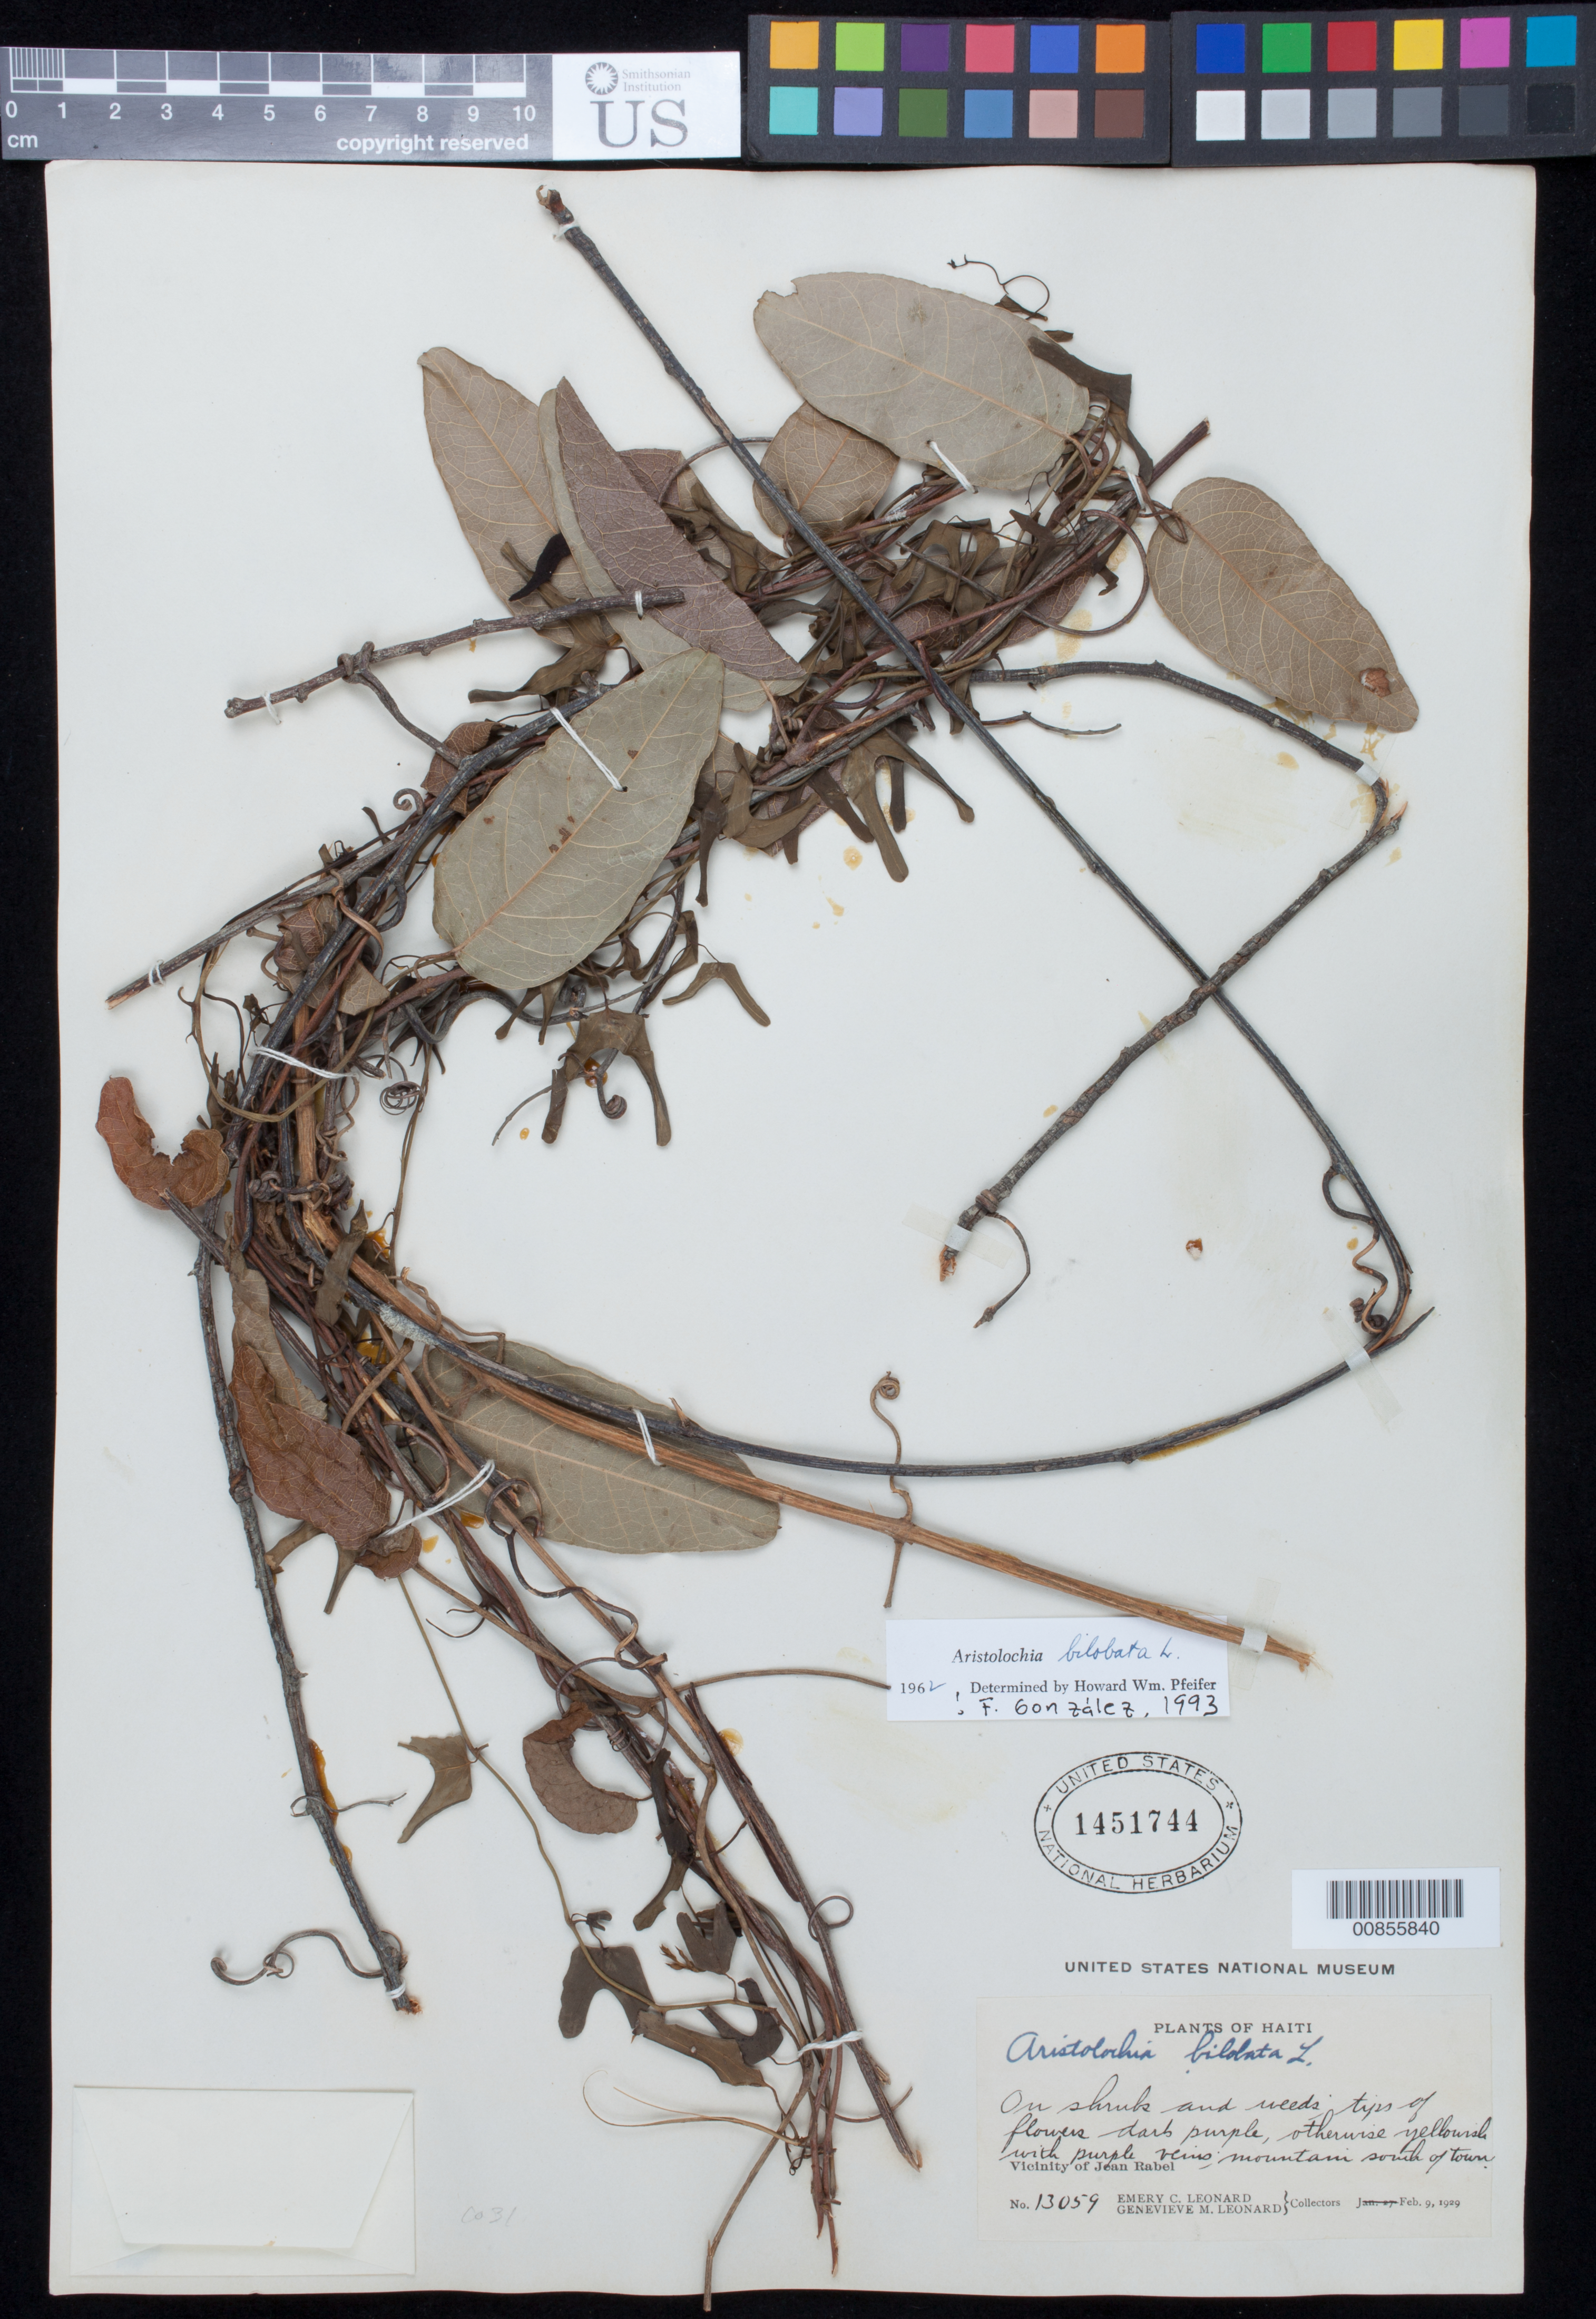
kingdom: Plantae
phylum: Tracheophyta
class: Magnoliopsida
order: Piperales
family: Aristolochiaceae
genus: Aristolochia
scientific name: Aristolochia sp.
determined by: Fernandez, E.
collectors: E. C. Leonard & G. M. Leonard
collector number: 13059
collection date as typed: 09 Feb 1929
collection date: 1929-02-09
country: Haiti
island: Hispaniola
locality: Vicinity of Jean Rabel. Mountains south of town.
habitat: On shrubs and weeds.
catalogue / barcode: US 1451744